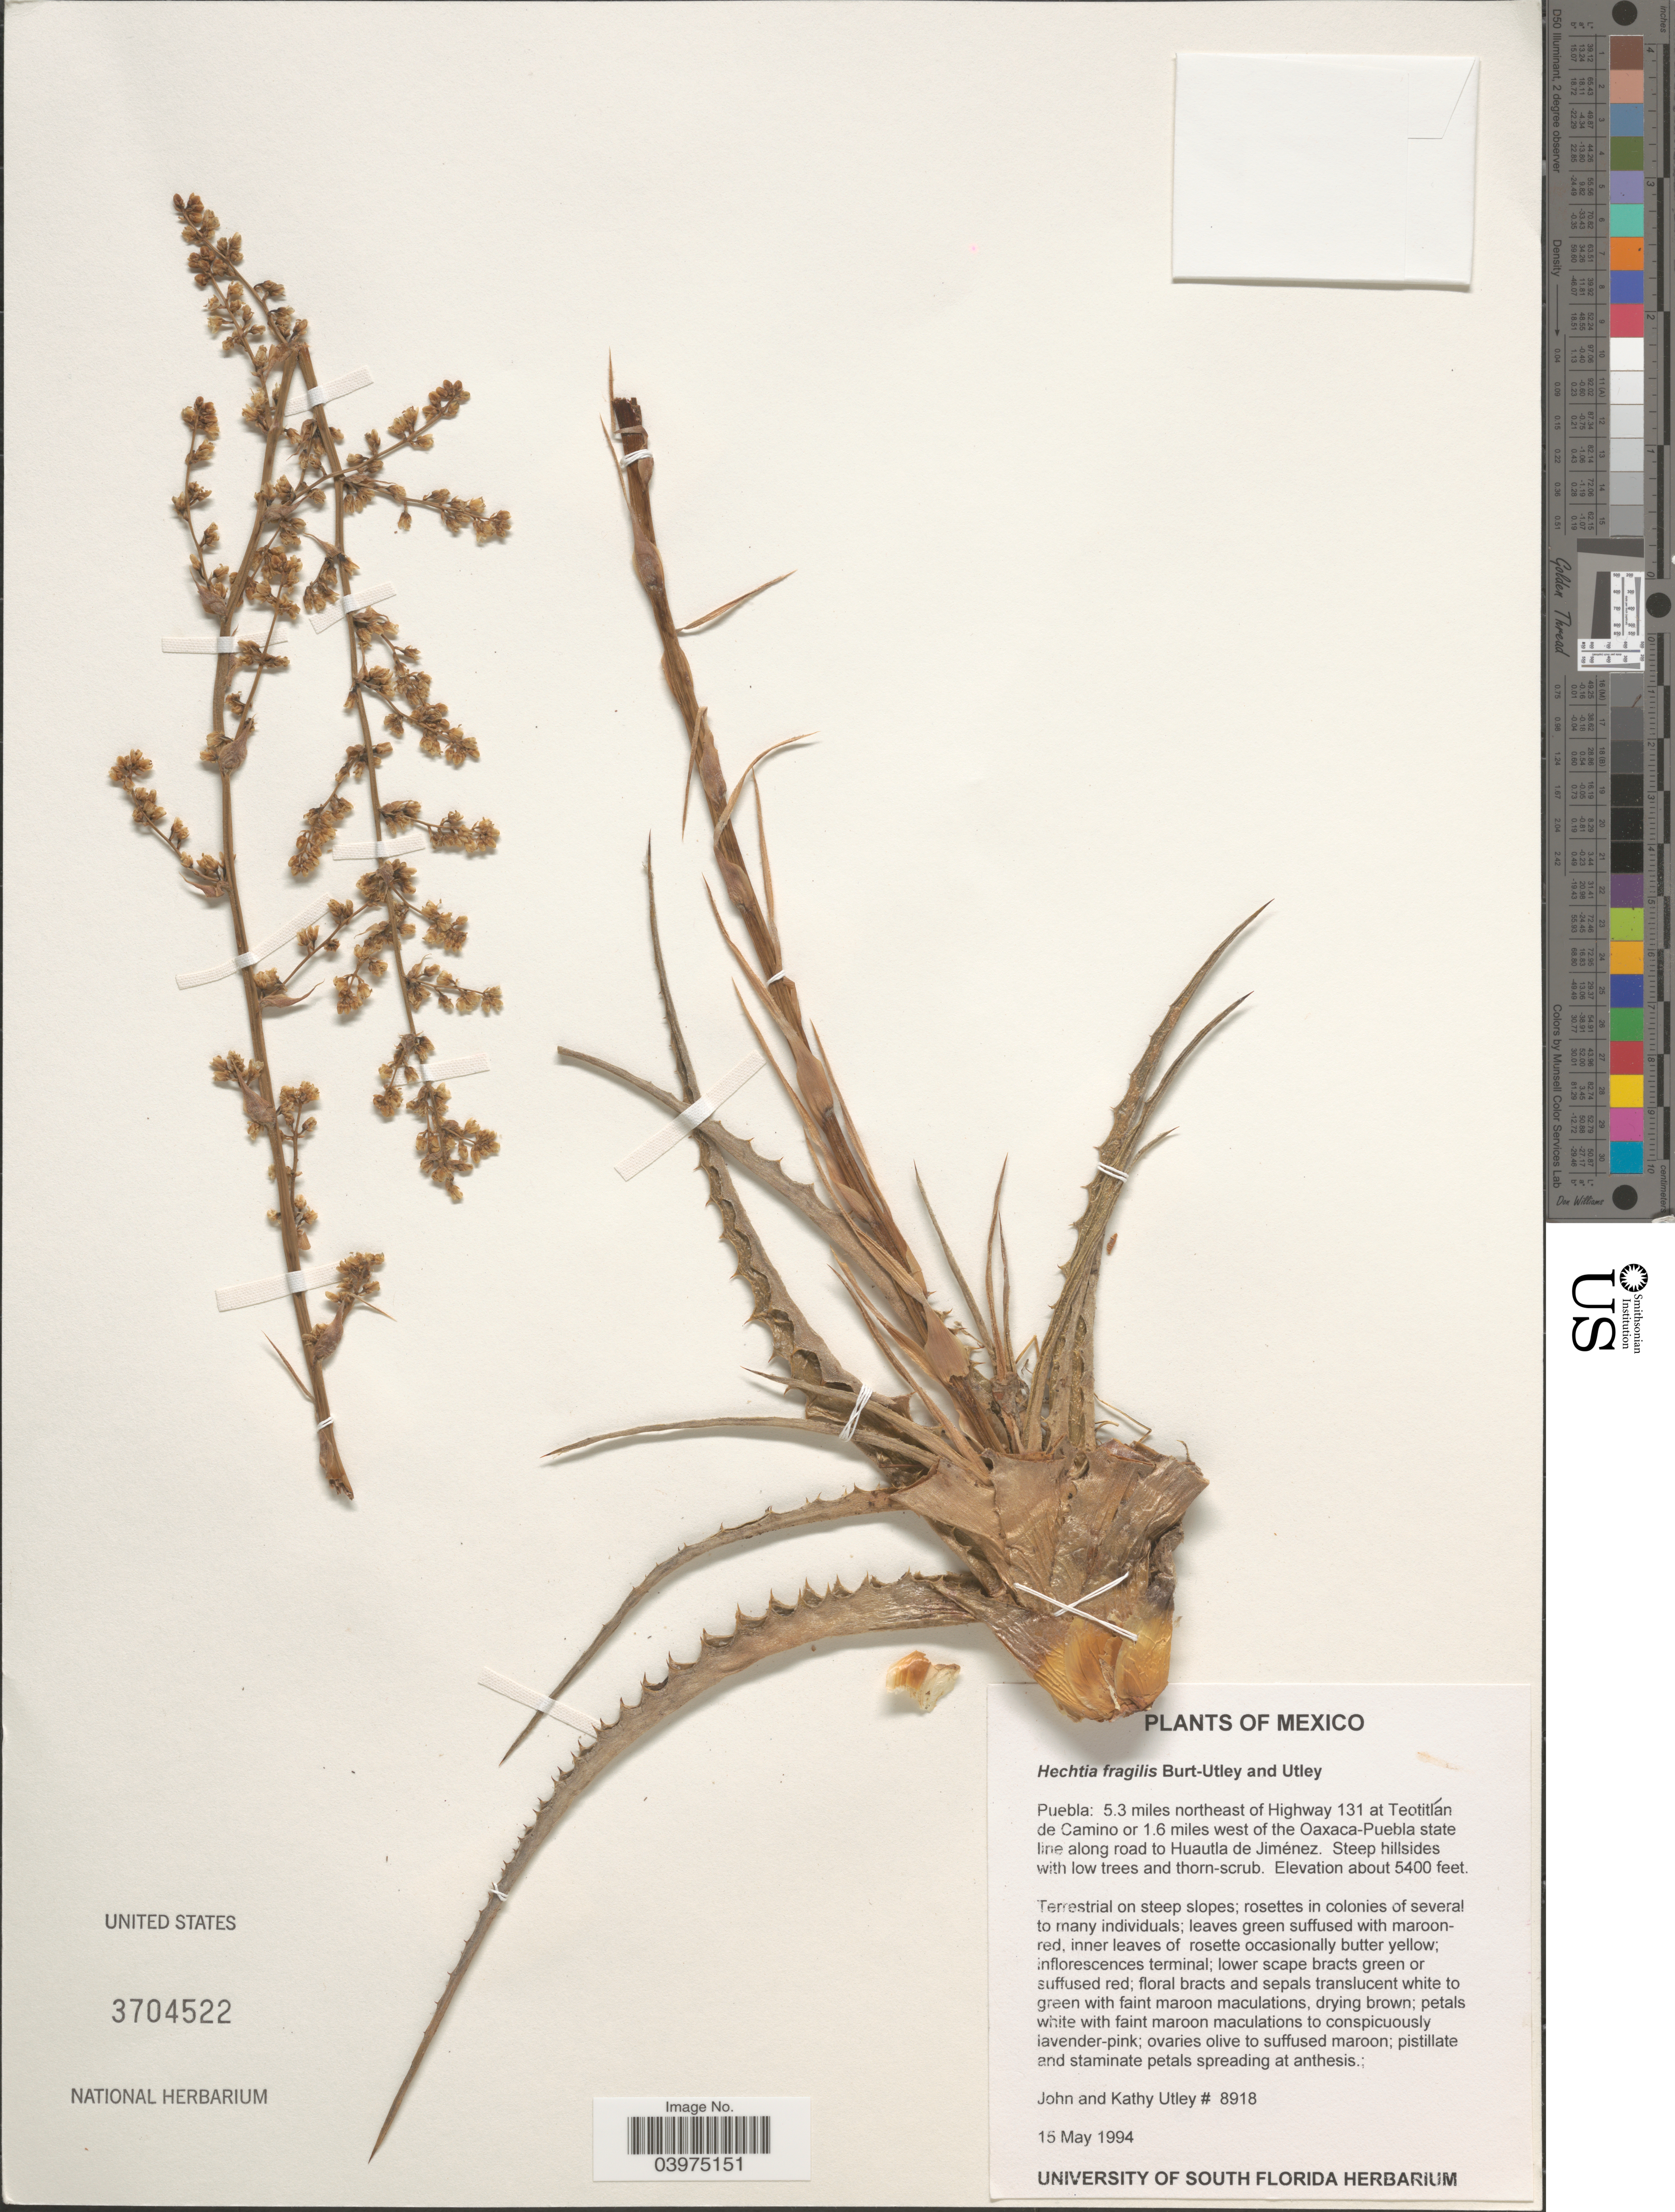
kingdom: Plantae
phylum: Tracheophyta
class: Liliopsida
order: Poales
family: Bromeliaceae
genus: Hechtia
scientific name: Hechtia fragilis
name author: Burt-Utley & Utley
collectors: J. F. Utley & K. Burt-Utley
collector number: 8918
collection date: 1994-05-15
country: Mexico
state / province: Puebla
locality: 5.3 miles northeast of Highway 131 at Teotitlán de Camino or 1.6 miles west of the Oaxaca-Puebla state line along road to Huautla de Jiménez.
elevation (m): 1646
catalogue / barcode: US 3704522